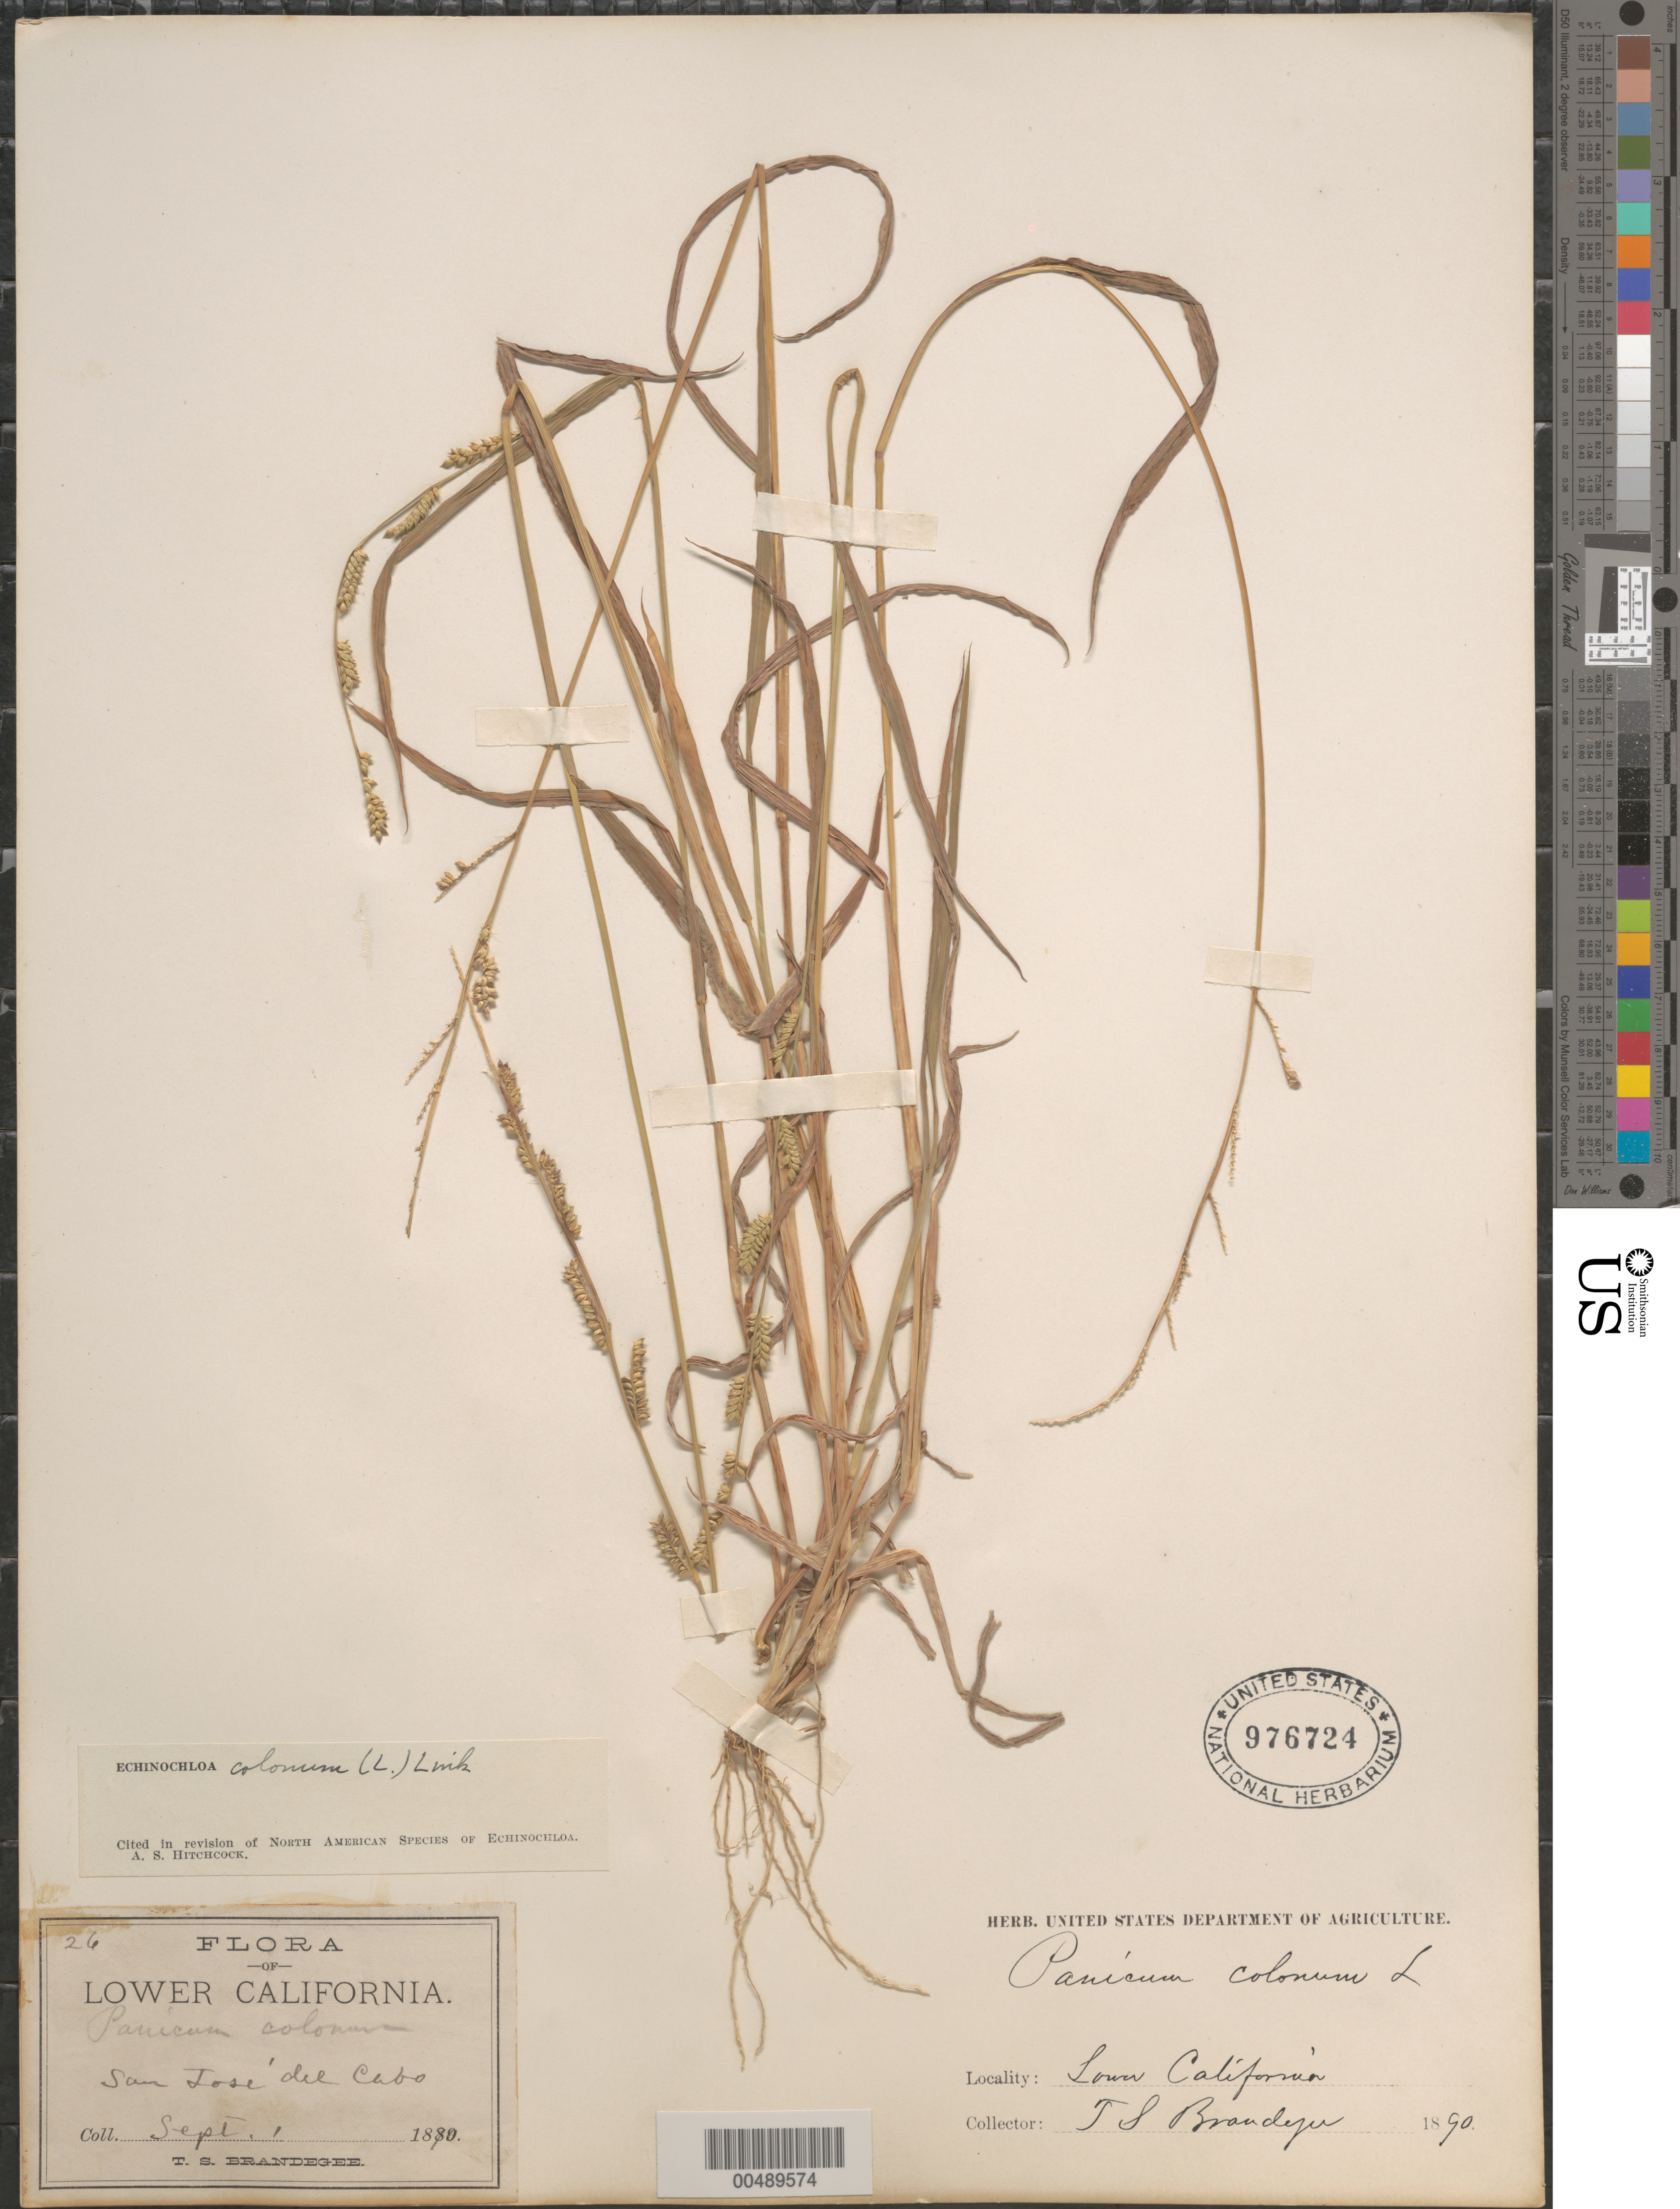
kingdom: Plantae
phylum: Tracheophyta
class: Liliopsida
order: Poales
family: Poaceae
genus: Echinochloa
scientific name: Echinochloa colona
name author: (L.) Link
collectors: T. S. Brandegee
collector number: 26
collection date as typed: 1 Sep 1890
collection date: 1890-09-01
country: Mexico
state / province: Baja California Sur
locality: San José del Cabo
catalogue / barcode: US 976724